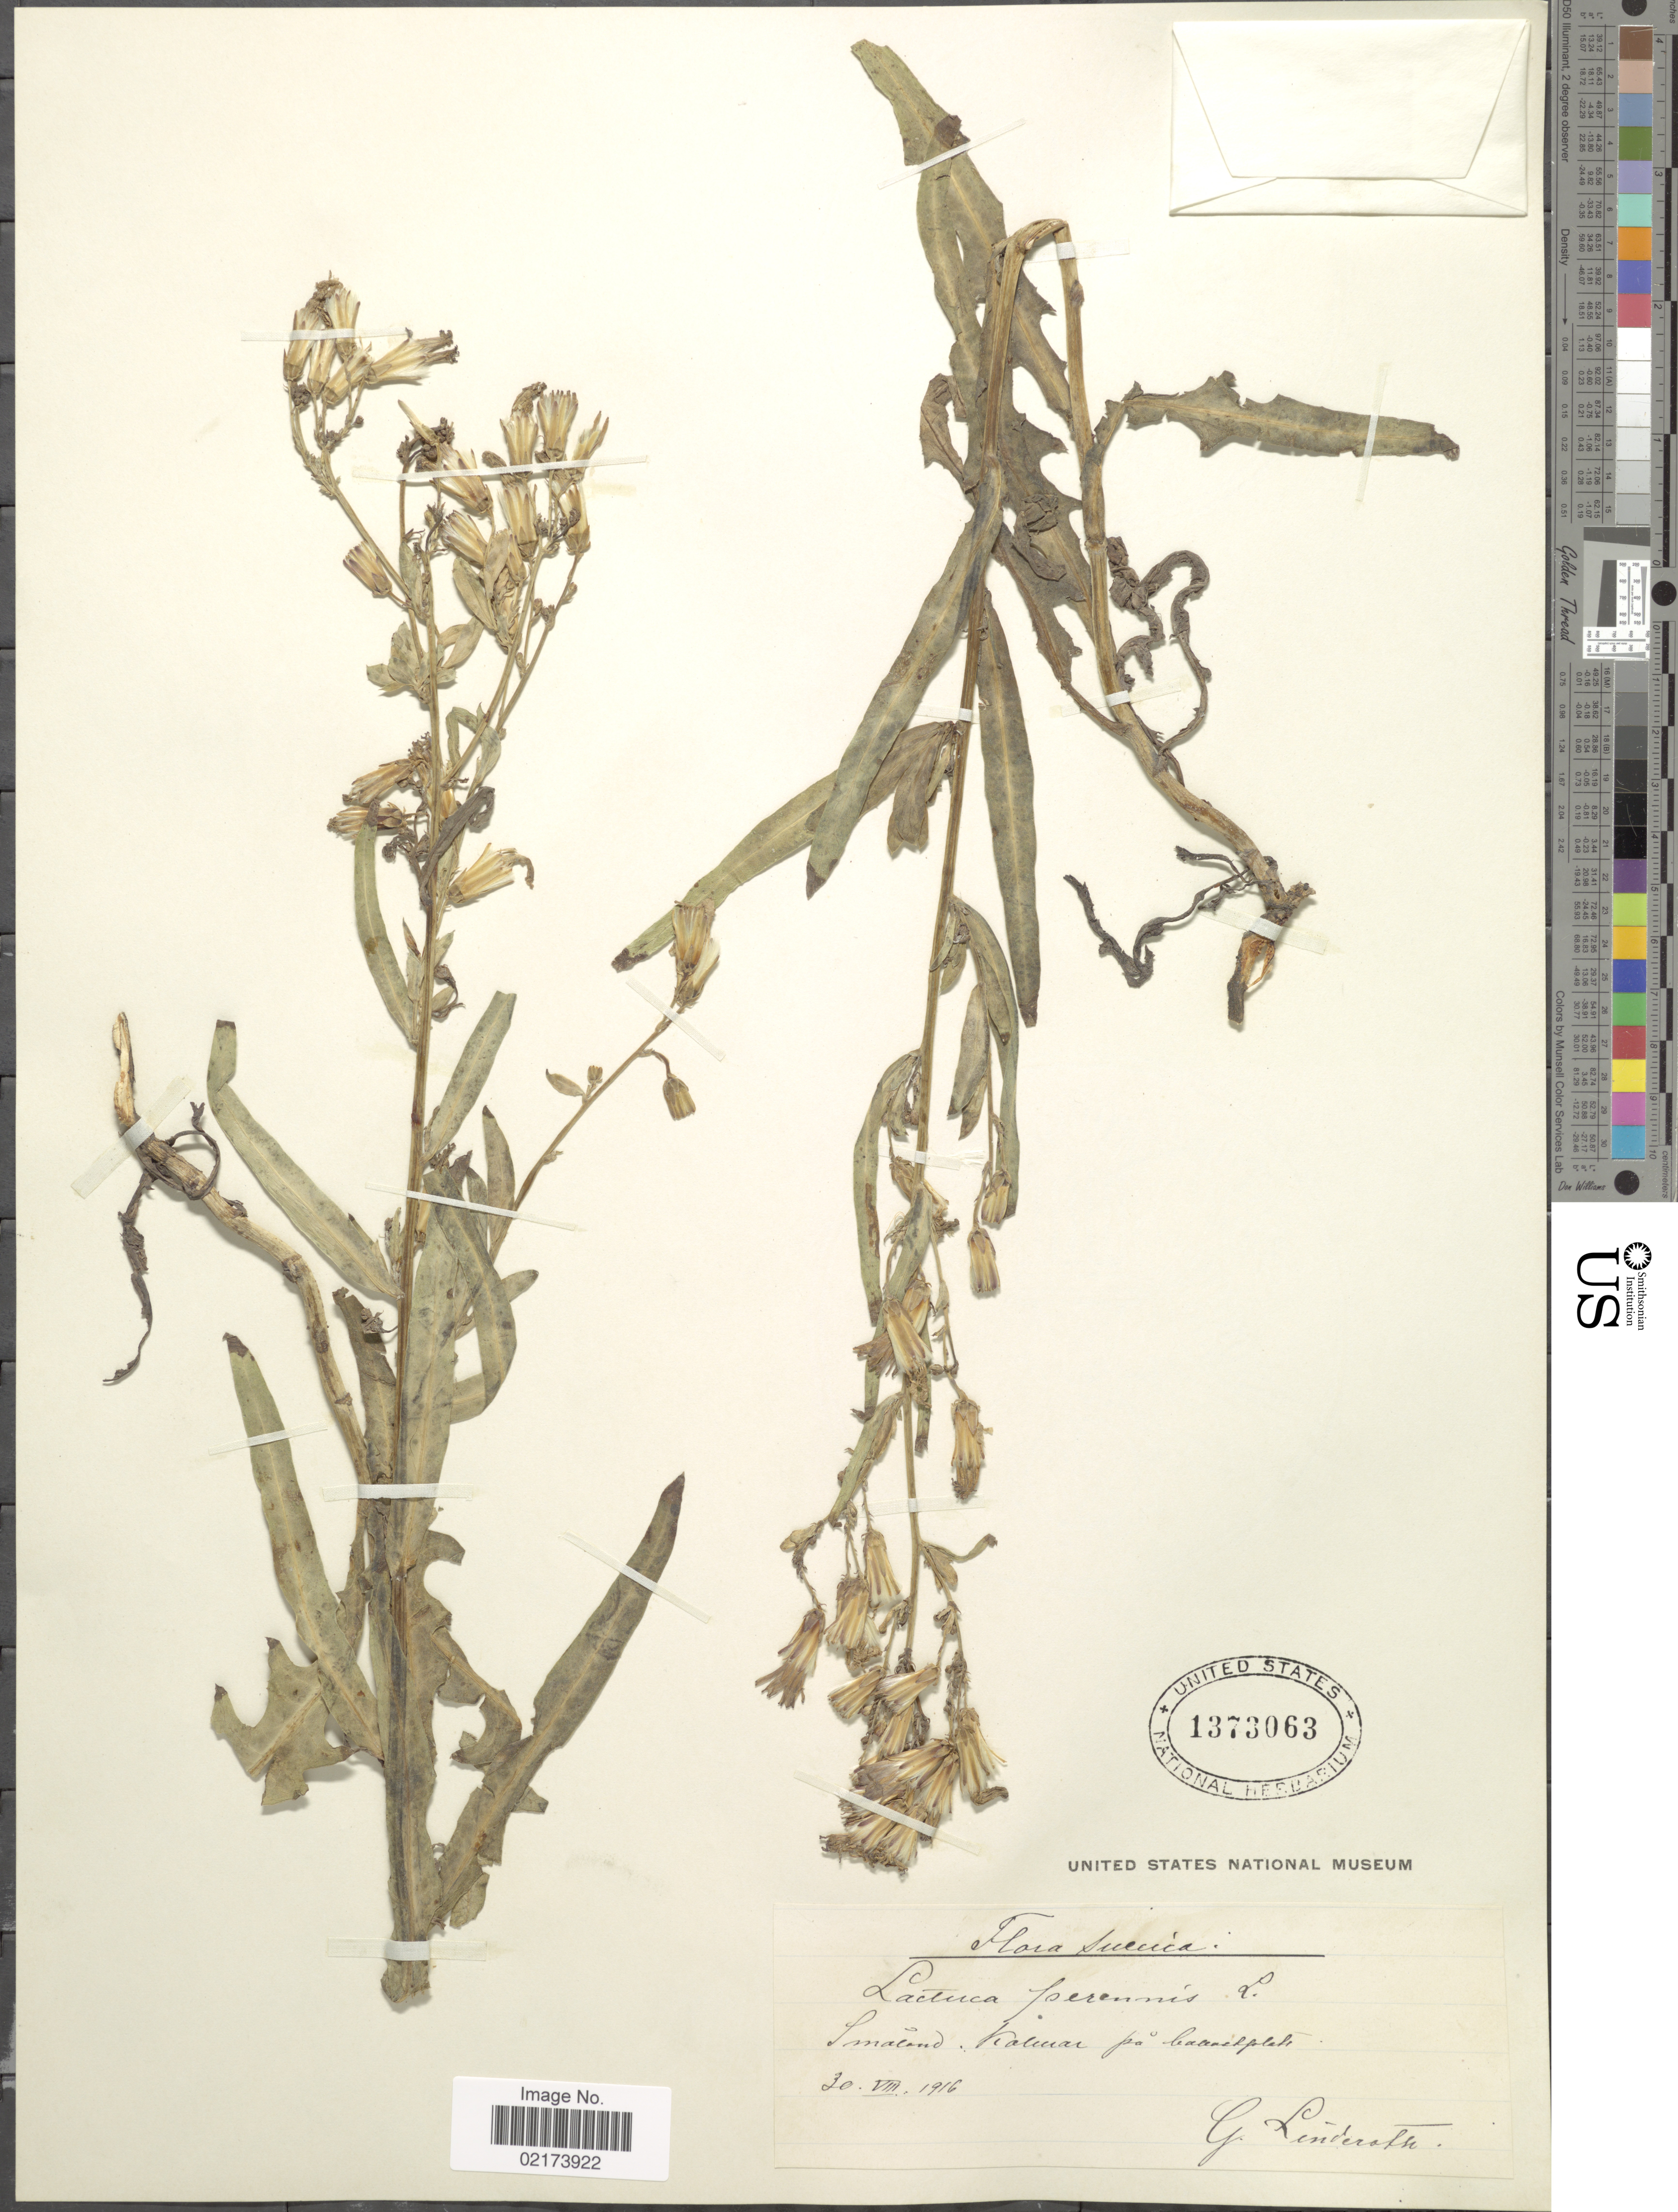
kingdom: Plantae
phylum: Tracheophyta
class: Magnoliopsida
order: Asterales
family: Asteraceae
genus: Lactuca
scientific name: Lactuca perennis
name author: L.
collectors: G. Linderofse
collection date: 1916-08-30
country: Sweden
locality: Suecica, Smaland, Kalmar.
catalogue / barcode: US 1373063